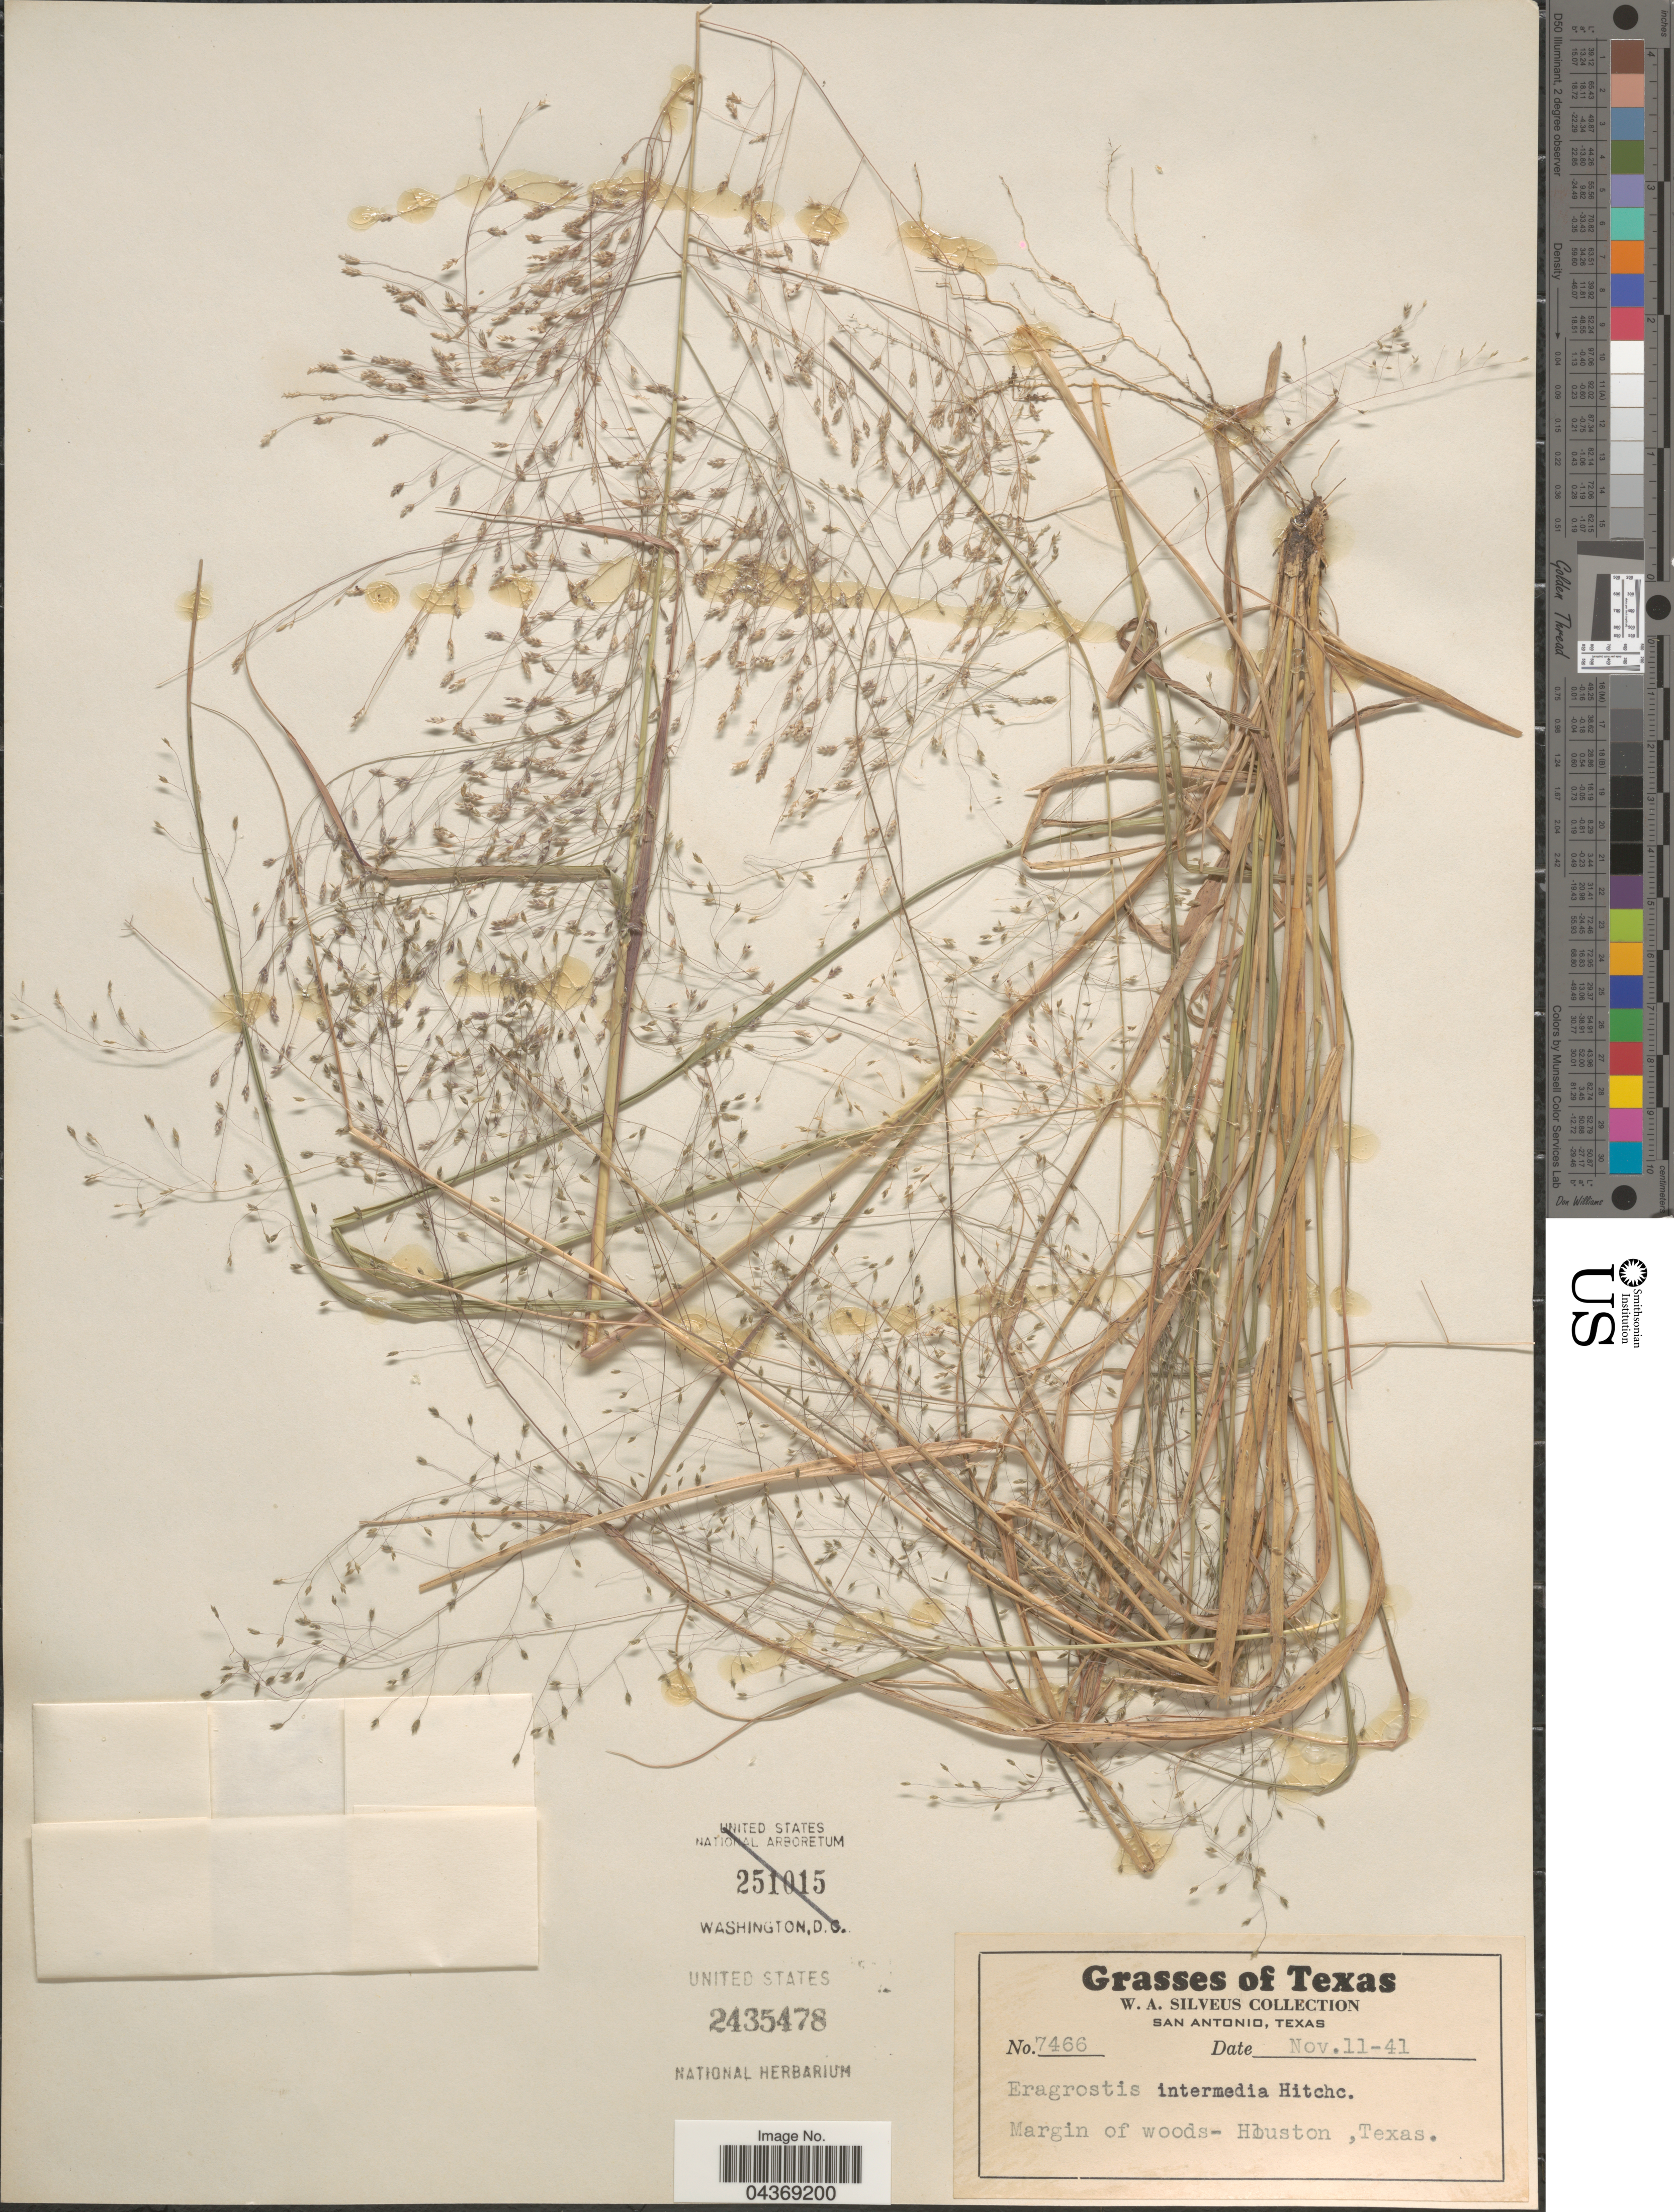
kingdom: Plantae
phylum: Tracheophyta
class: Liliopsida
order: Poales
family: Poaceae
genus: Eragrostis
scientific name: Eragrostis intermedia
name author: Hitchc.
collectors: W. Silveus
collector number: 7466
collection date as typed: Transcribed d/m/y: 11/11/41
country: United States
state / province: Texas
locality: Margin of woods-Houston.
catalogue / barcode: US 2435478